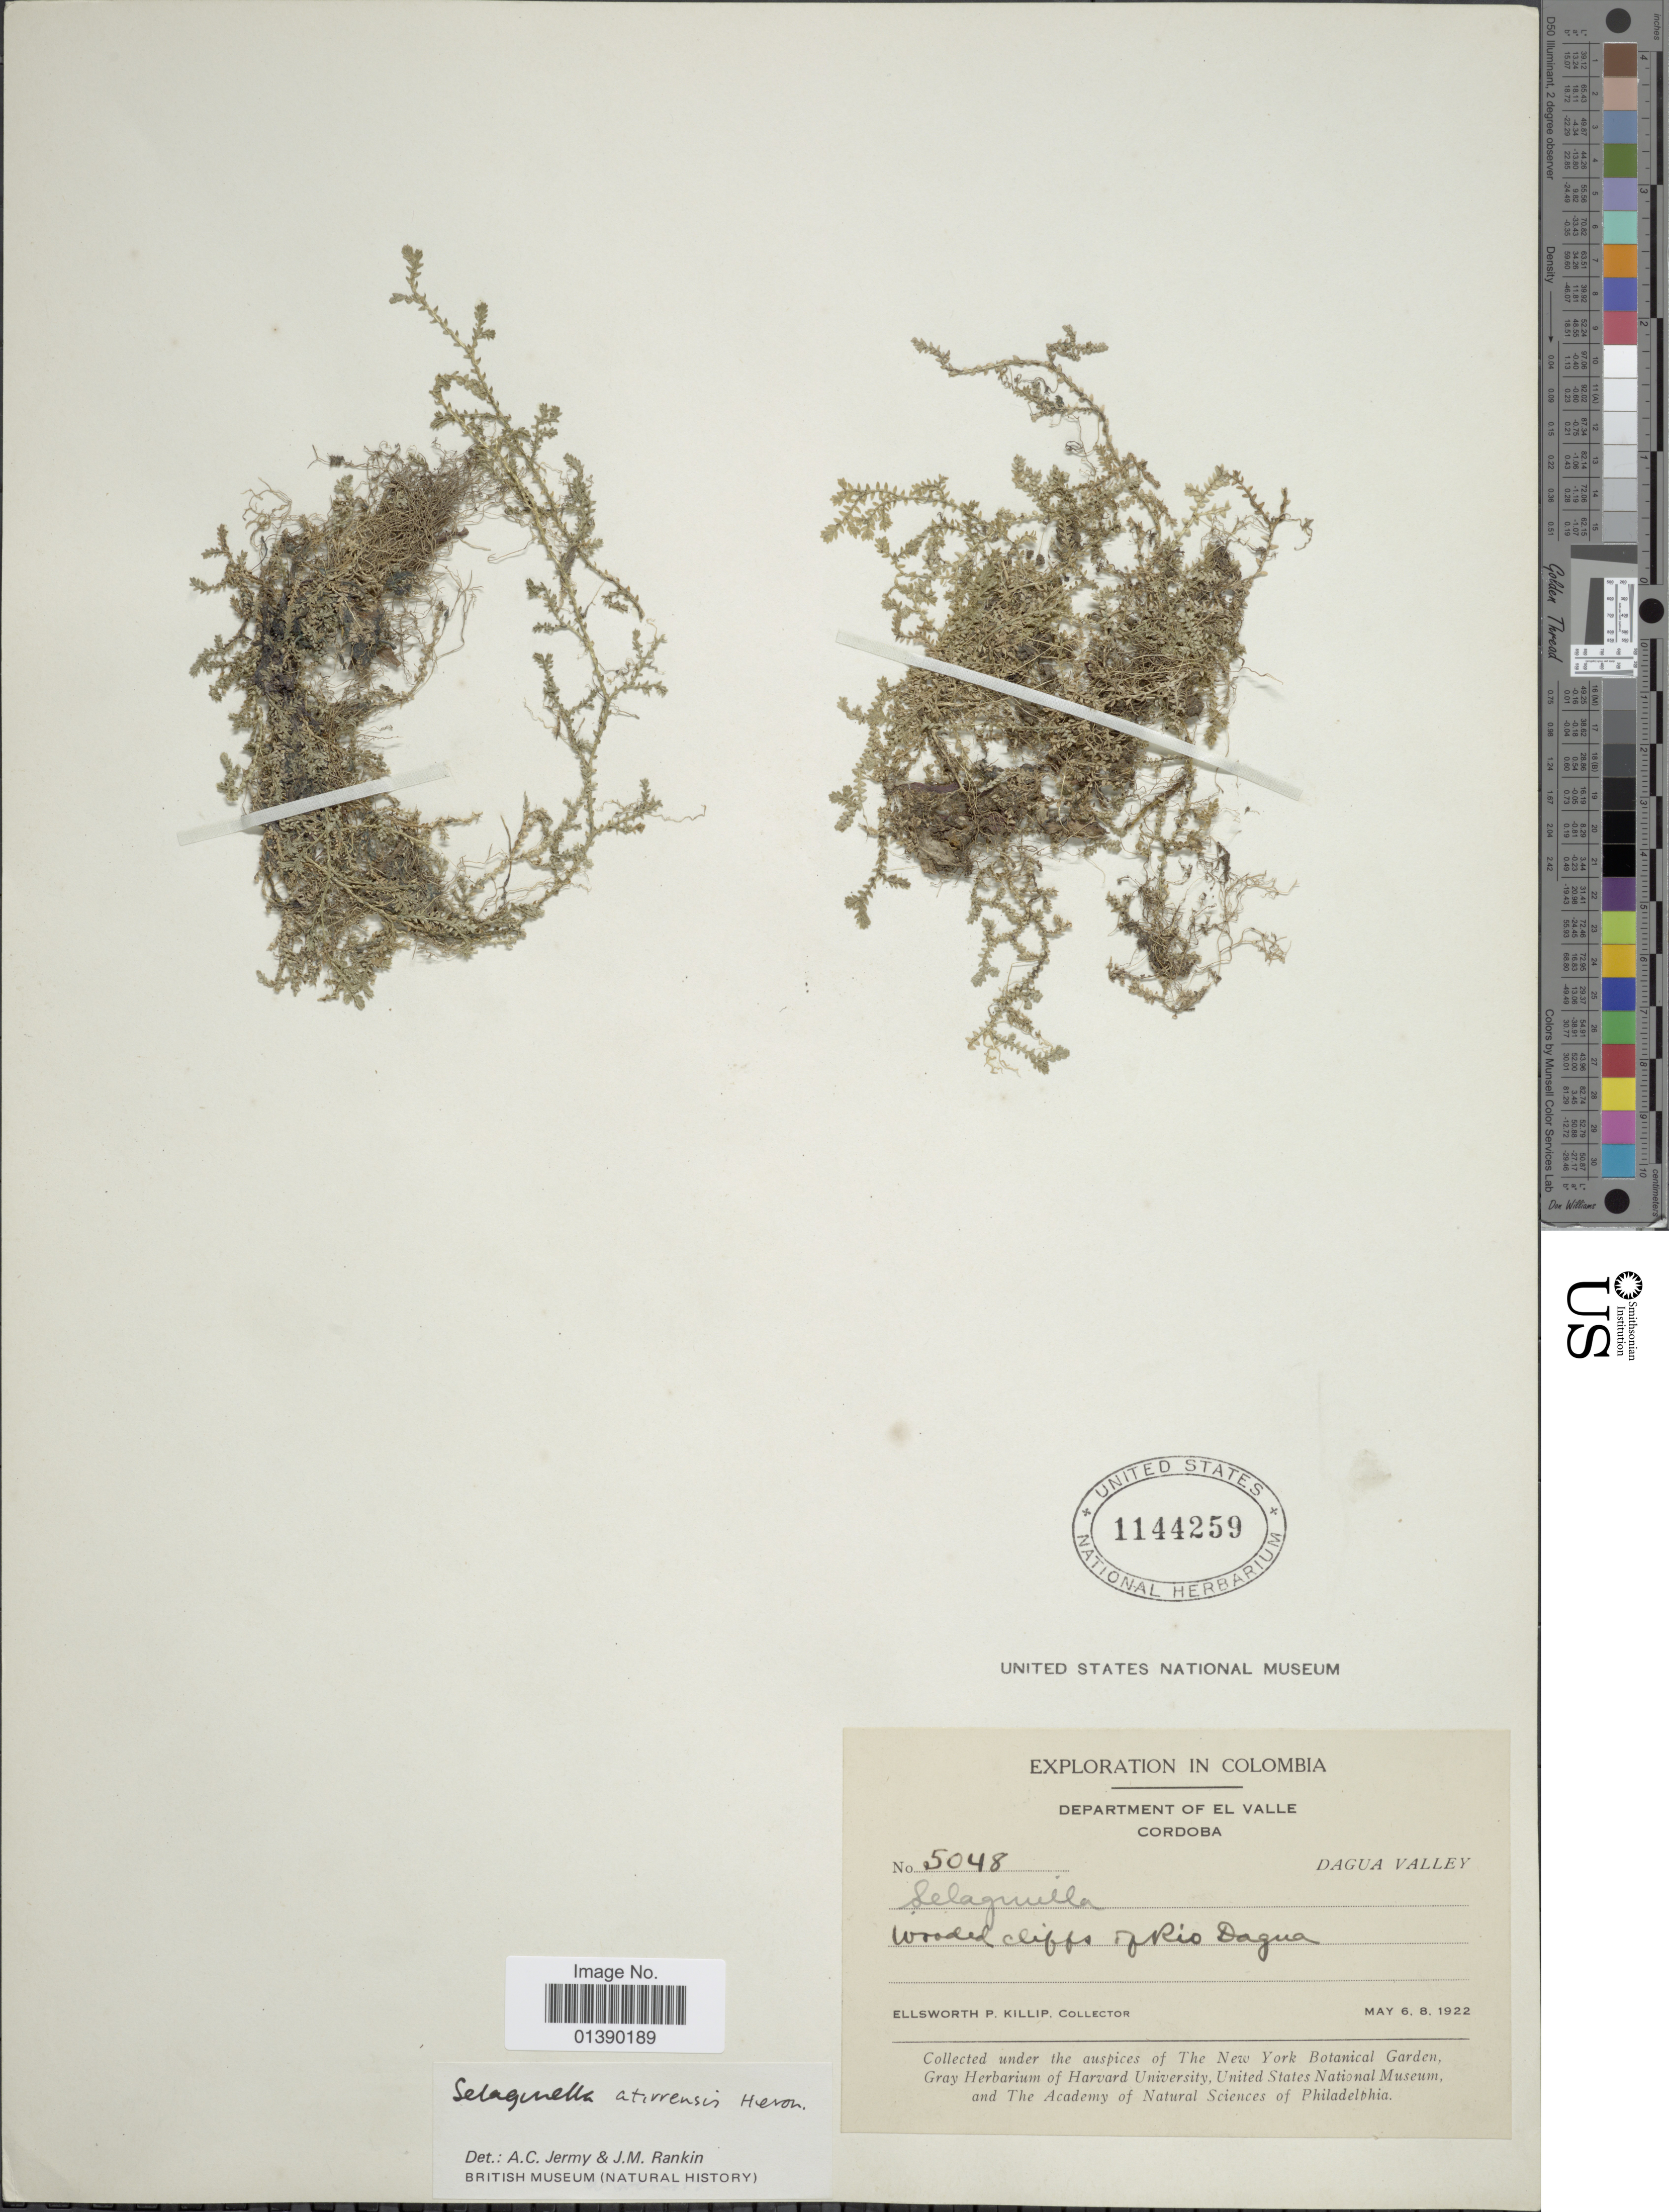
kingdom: Plantae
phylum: Tracheophyta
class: Lycopodiopsida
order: Selaginellales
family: Selaginellaceae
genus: Selaginella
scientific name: Selaginella atirrensis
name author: Hieron. in Engl. & Prantl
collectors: E. P. Killip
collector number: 5048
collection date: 1922-05-06/1922-05-08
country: Colombia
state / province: Valle del Cauca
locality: Cordoba, Dagua Valley, Wooded cliffs of Rio Dagua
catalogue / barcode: US 1144259